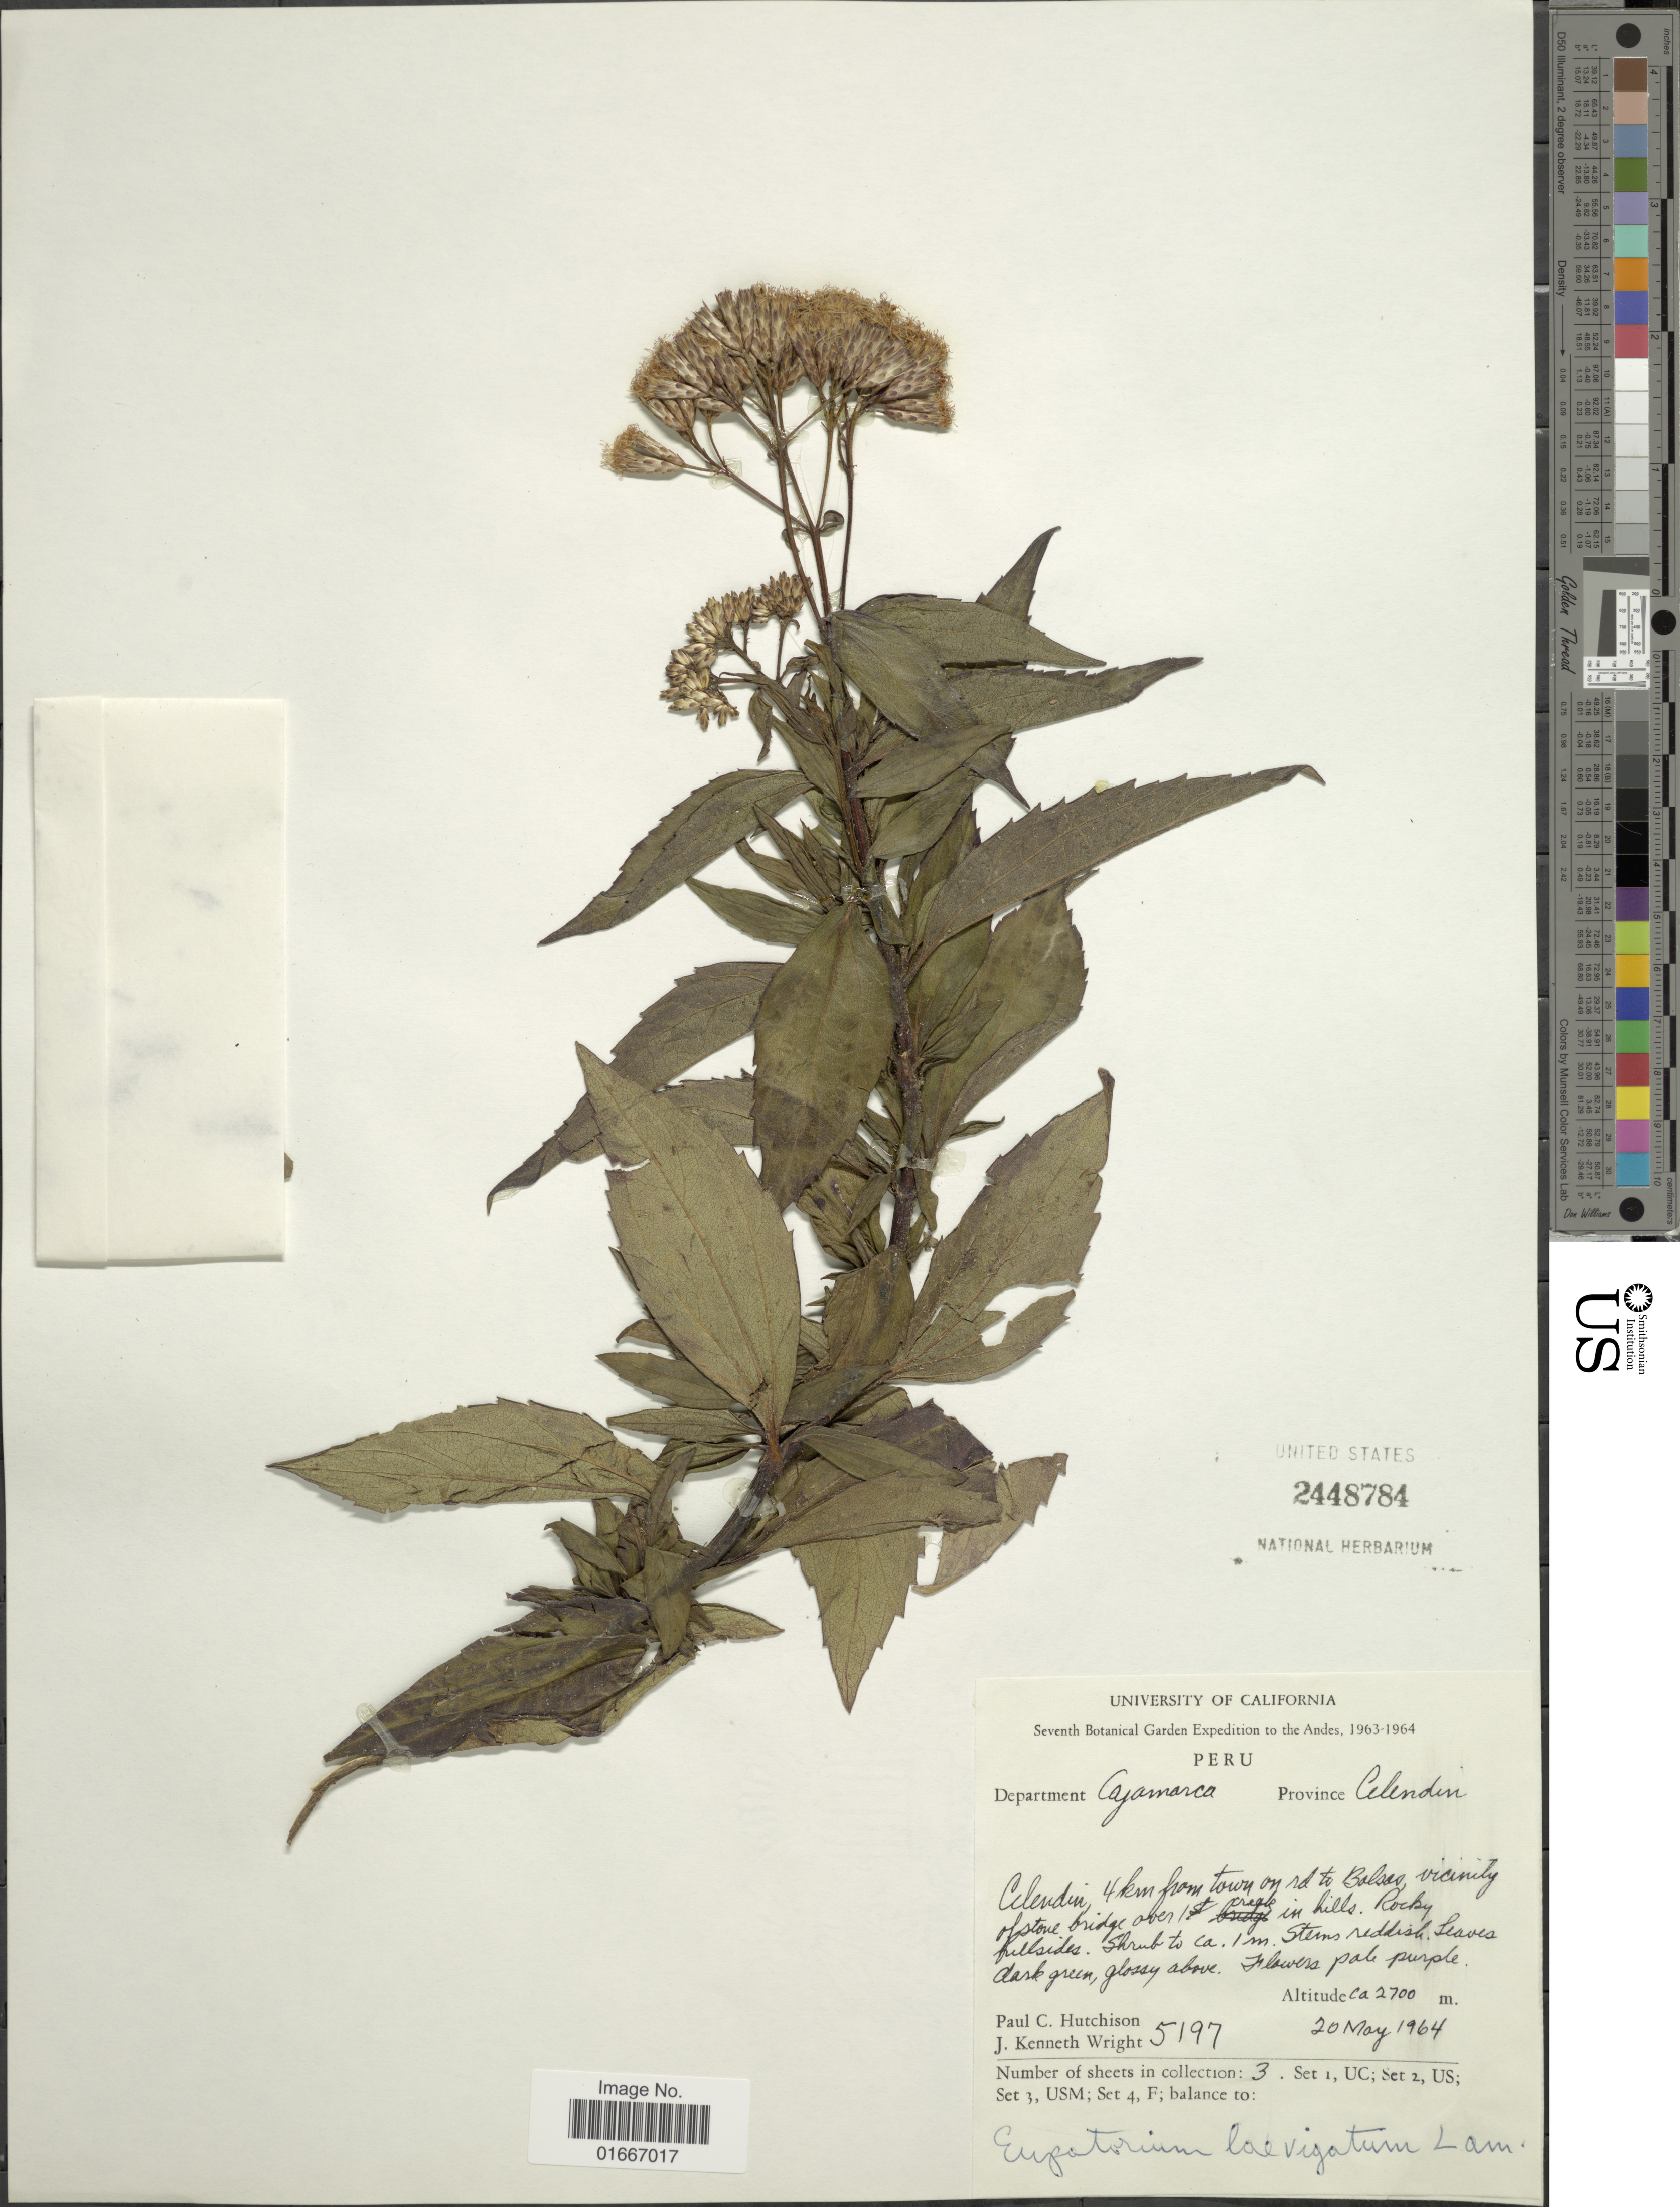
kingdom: Plantae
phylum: Tracheophyta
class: Magnoliopsida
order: Asterales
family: Asteraceae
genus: Chromolaena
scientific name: Chromolaena laevigata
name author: (Lam.) R.M. King & H. Rob.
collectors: P. C. Hutchison & J. K. Wright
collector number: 5197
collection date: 1964-05-20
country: Peru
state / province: Cajamarca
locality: Celendín, 4 km. from town on rd. to Balsas, vicinity of stone bridge over 1st creek in hills, rocky hillsides, Province Celendín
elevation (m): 2700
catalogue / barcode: US 2448784